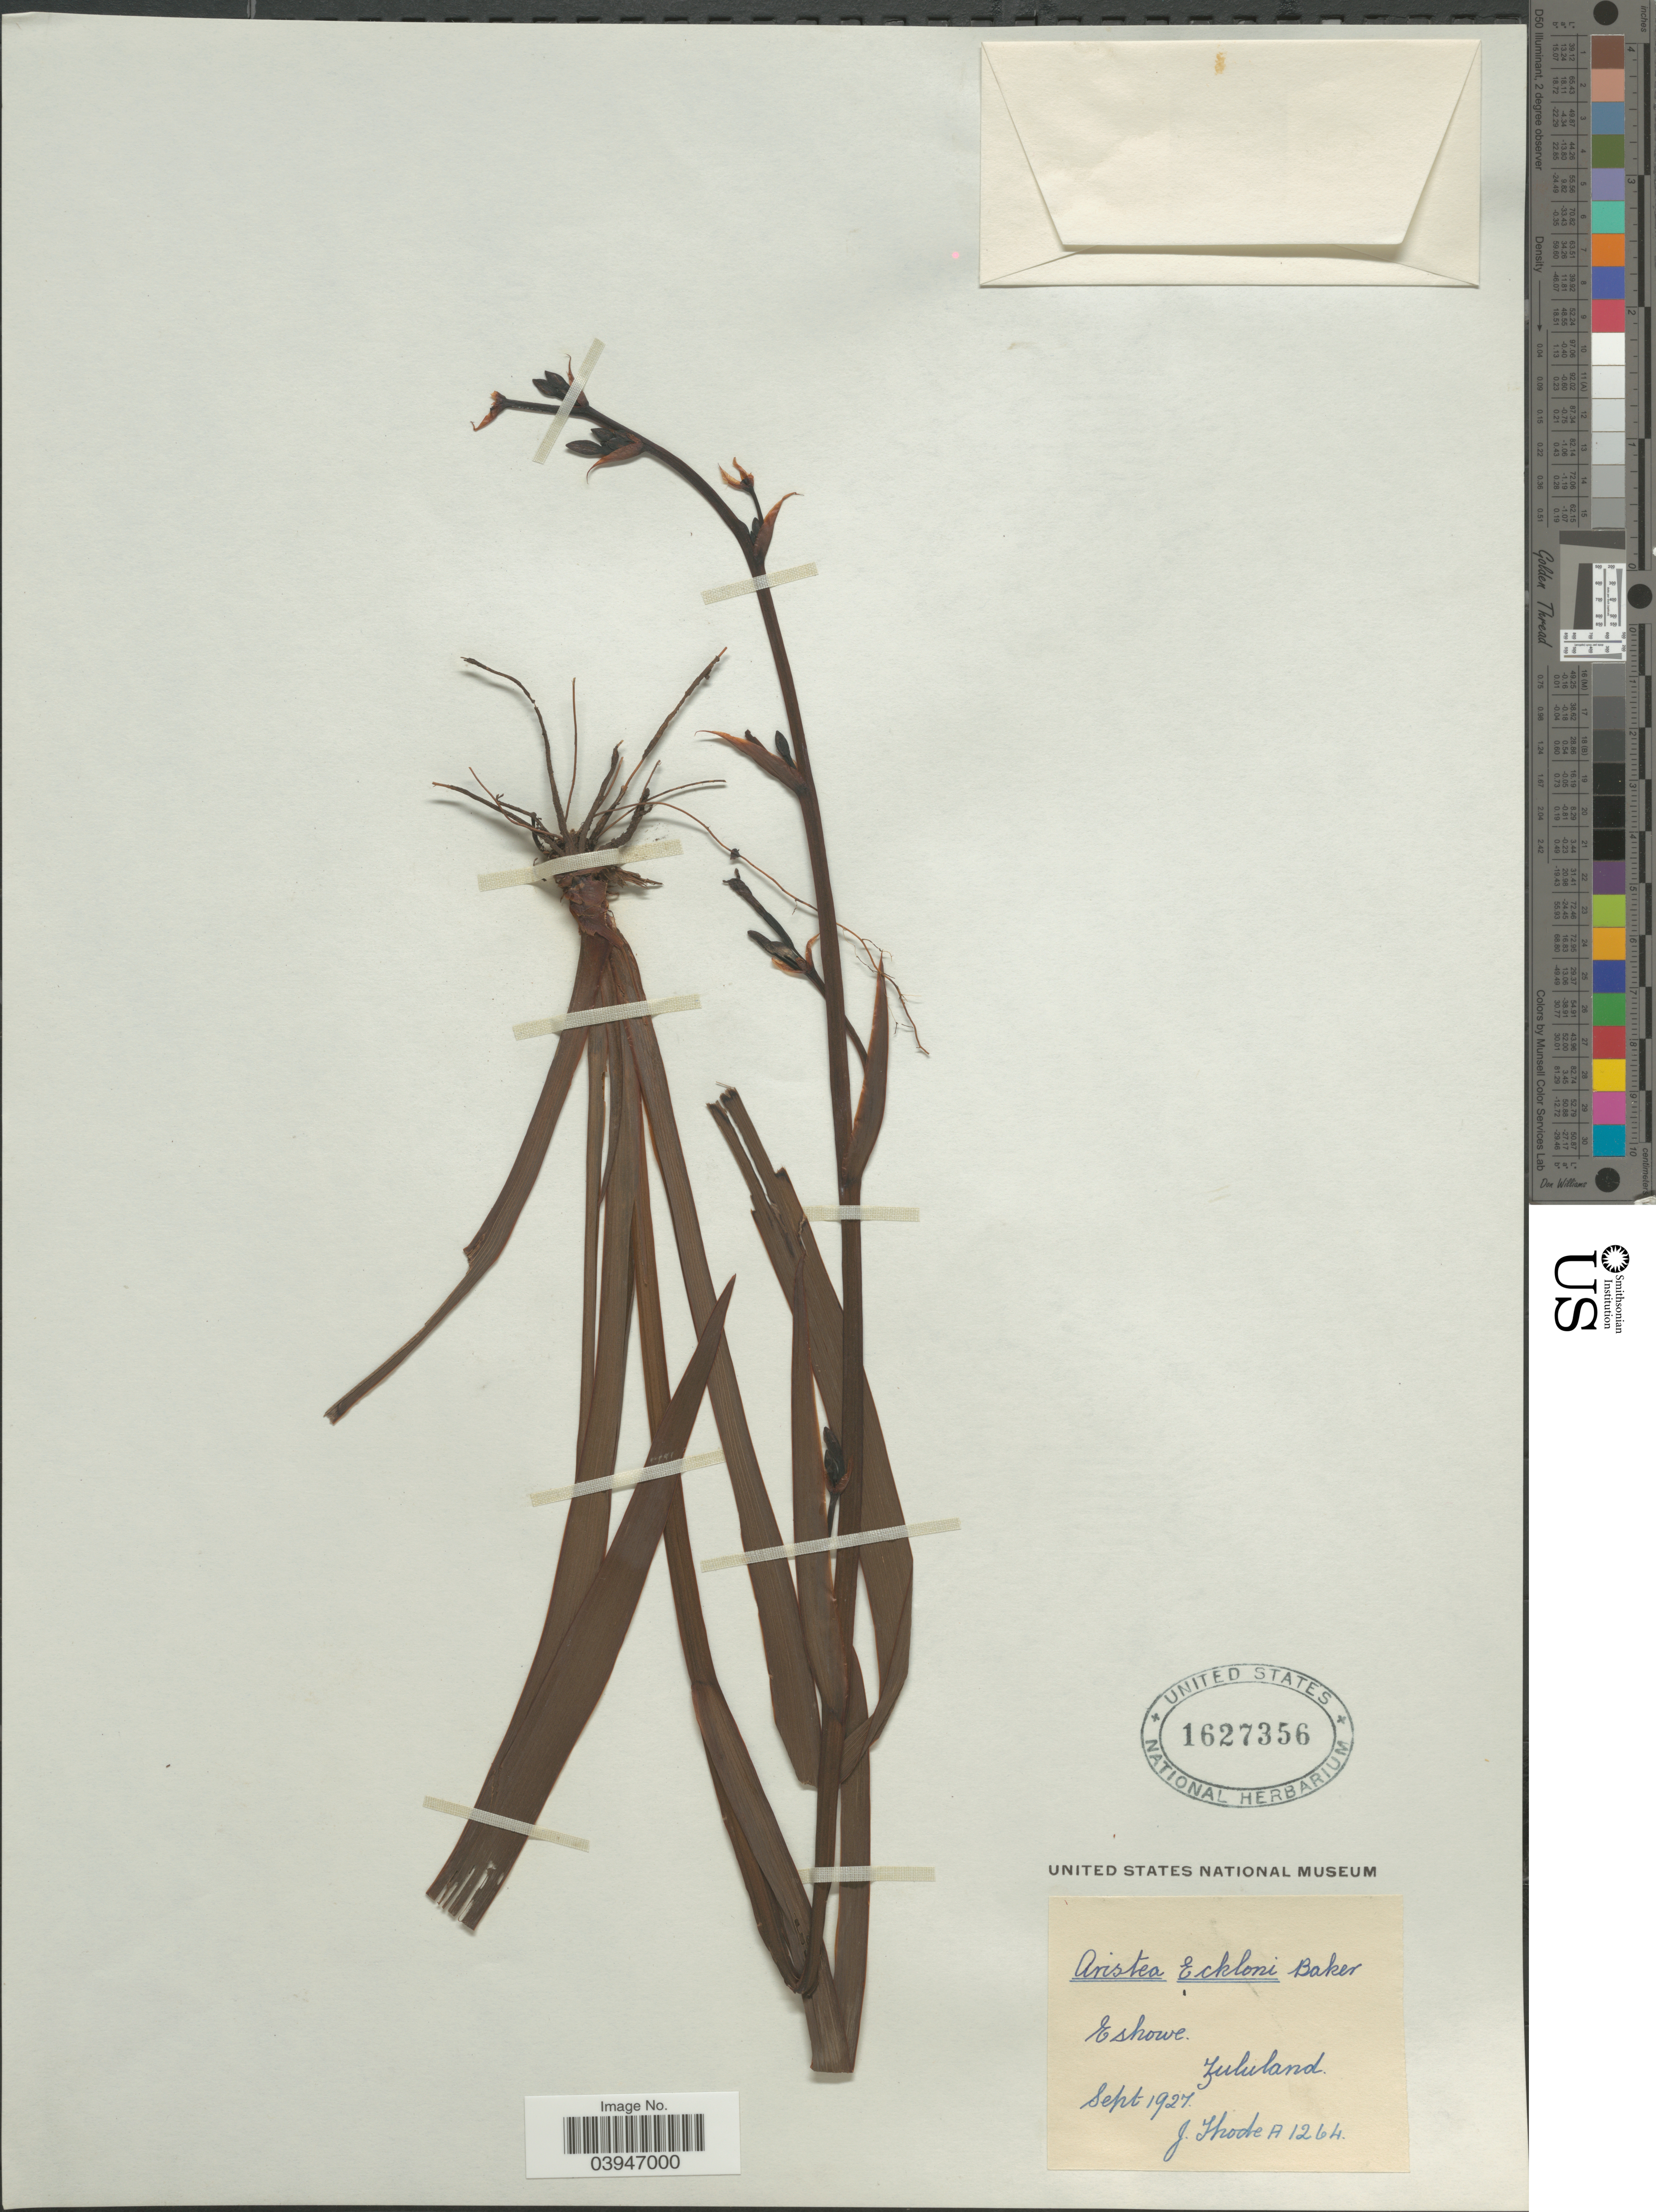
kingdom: Plantae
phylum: Tracheophyta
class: Liliopsida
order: Asparagales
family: Iridaceae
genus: Aristea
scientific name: Aristea ecklonii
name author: Baker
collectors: J. Thode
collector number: A 1264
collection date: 1927-09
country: South Africa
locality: Eshowe. Zululand.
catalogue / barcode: US 1627356